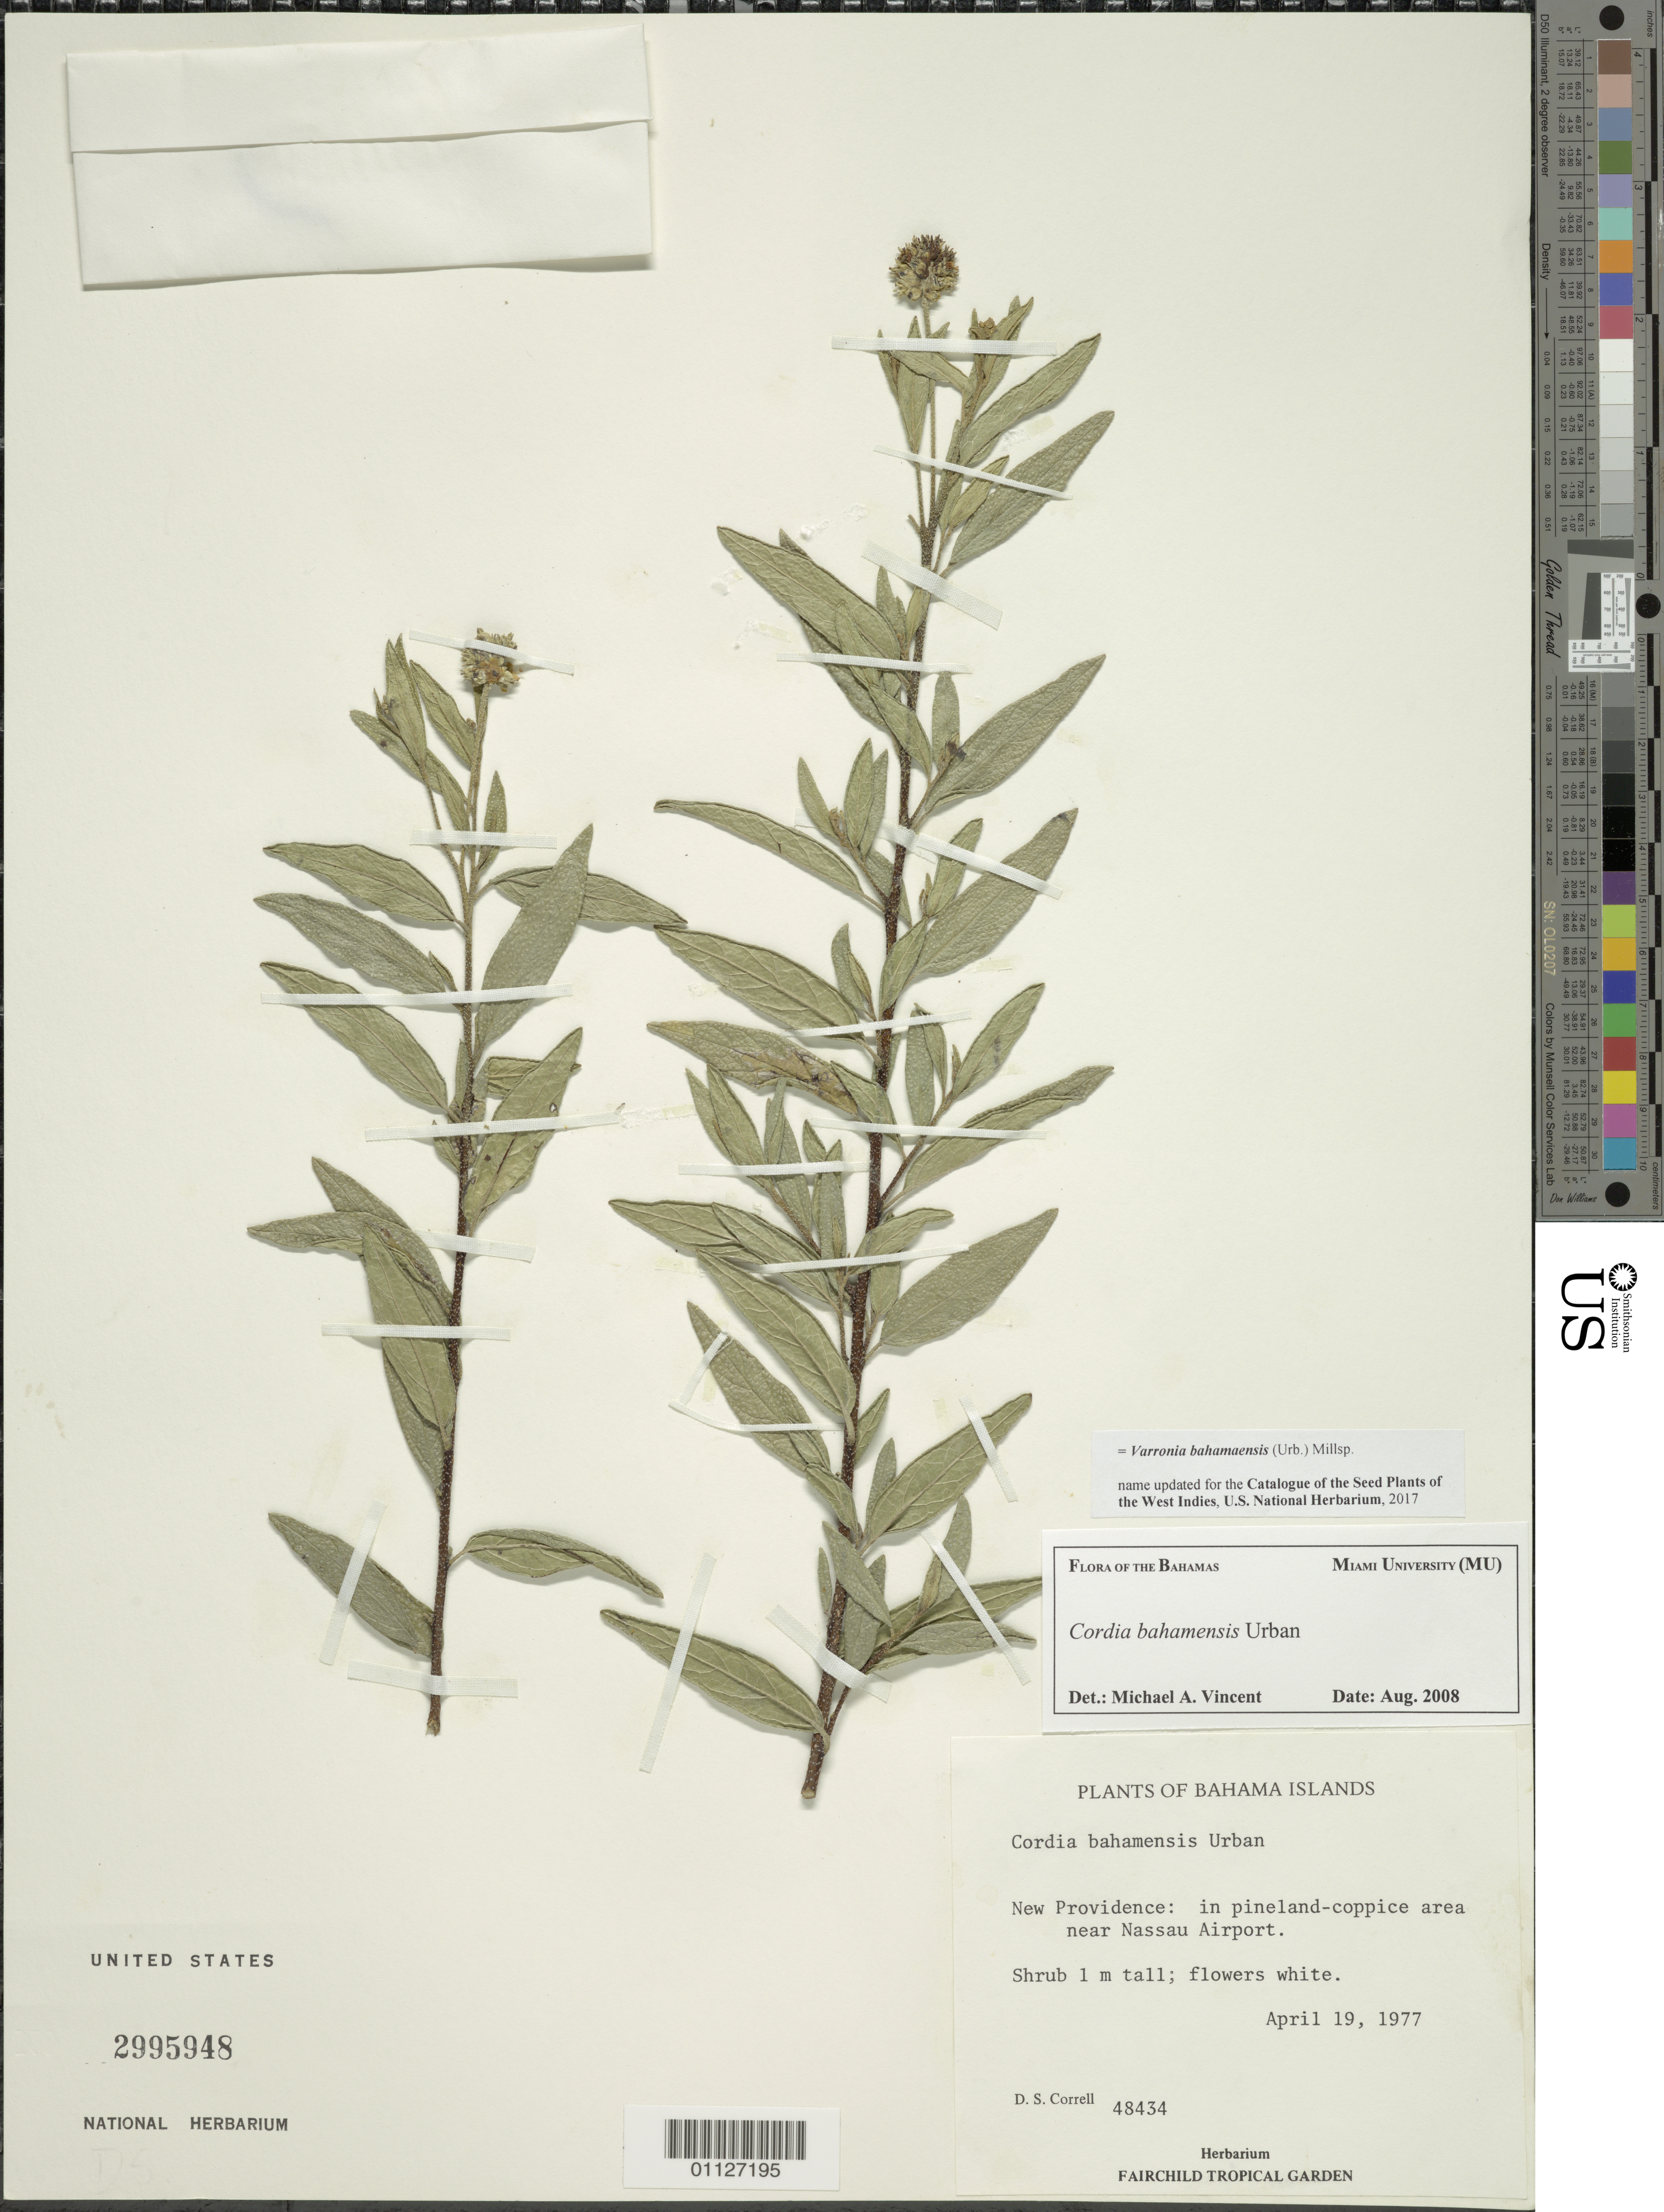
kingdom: Plantae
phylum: Tracheophyta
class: Magnoliopsida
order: Boraginales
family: Cordiaceae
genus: Varronia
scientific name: Varronia bahamensis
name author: (Urb.) Millsp.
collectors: D. S. Correll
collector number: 48434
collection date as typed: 19 Apr 1977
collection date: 1977-04-19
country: Bahamas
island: New Providence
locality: In pineland-coppice area near Nassau Airport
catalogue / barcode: US 2995948